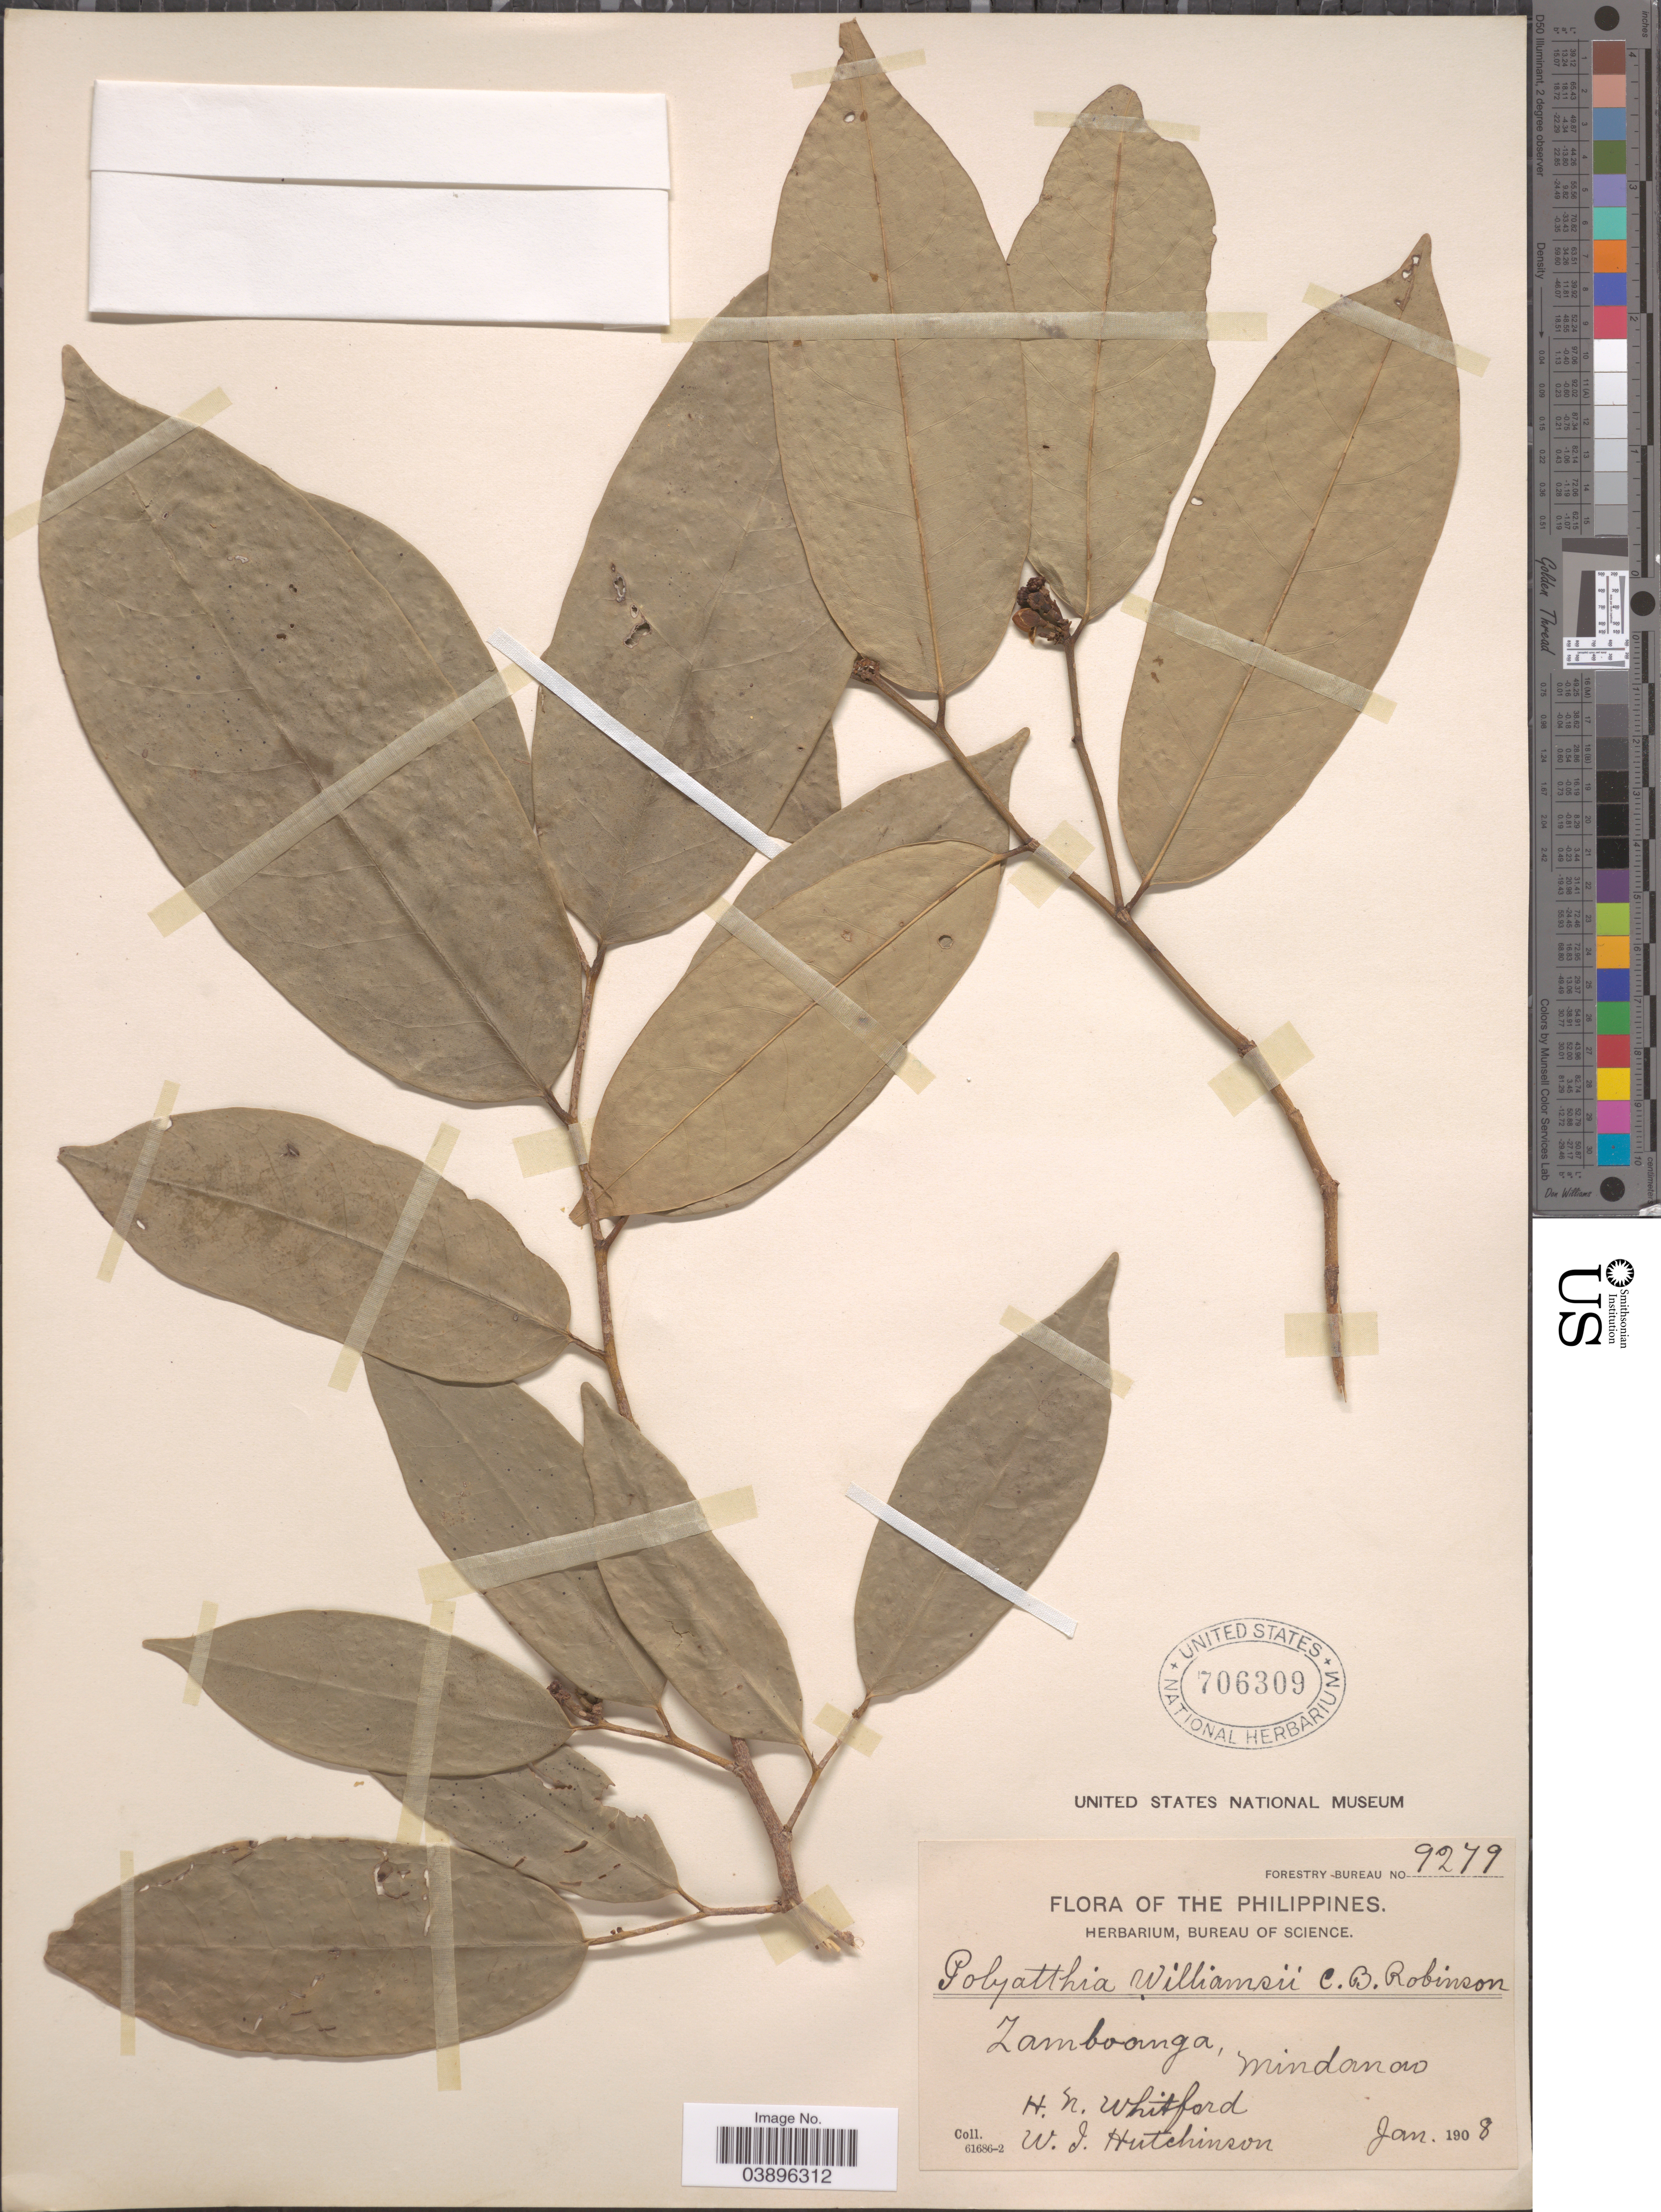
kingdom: Plantae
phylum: Tracheophyta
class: Magnoliopsida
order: Magnoliales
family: Annonaceae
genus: Polyalthia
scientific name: Polyalthia williamsii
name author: C.B. Rob.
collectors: H. N. Whitford & W. J. Hutchinson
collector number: Forestry Bureau 9279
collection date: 1908-01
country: Philippines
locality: Zamboanga, Mindanao.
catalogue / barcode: US 706309